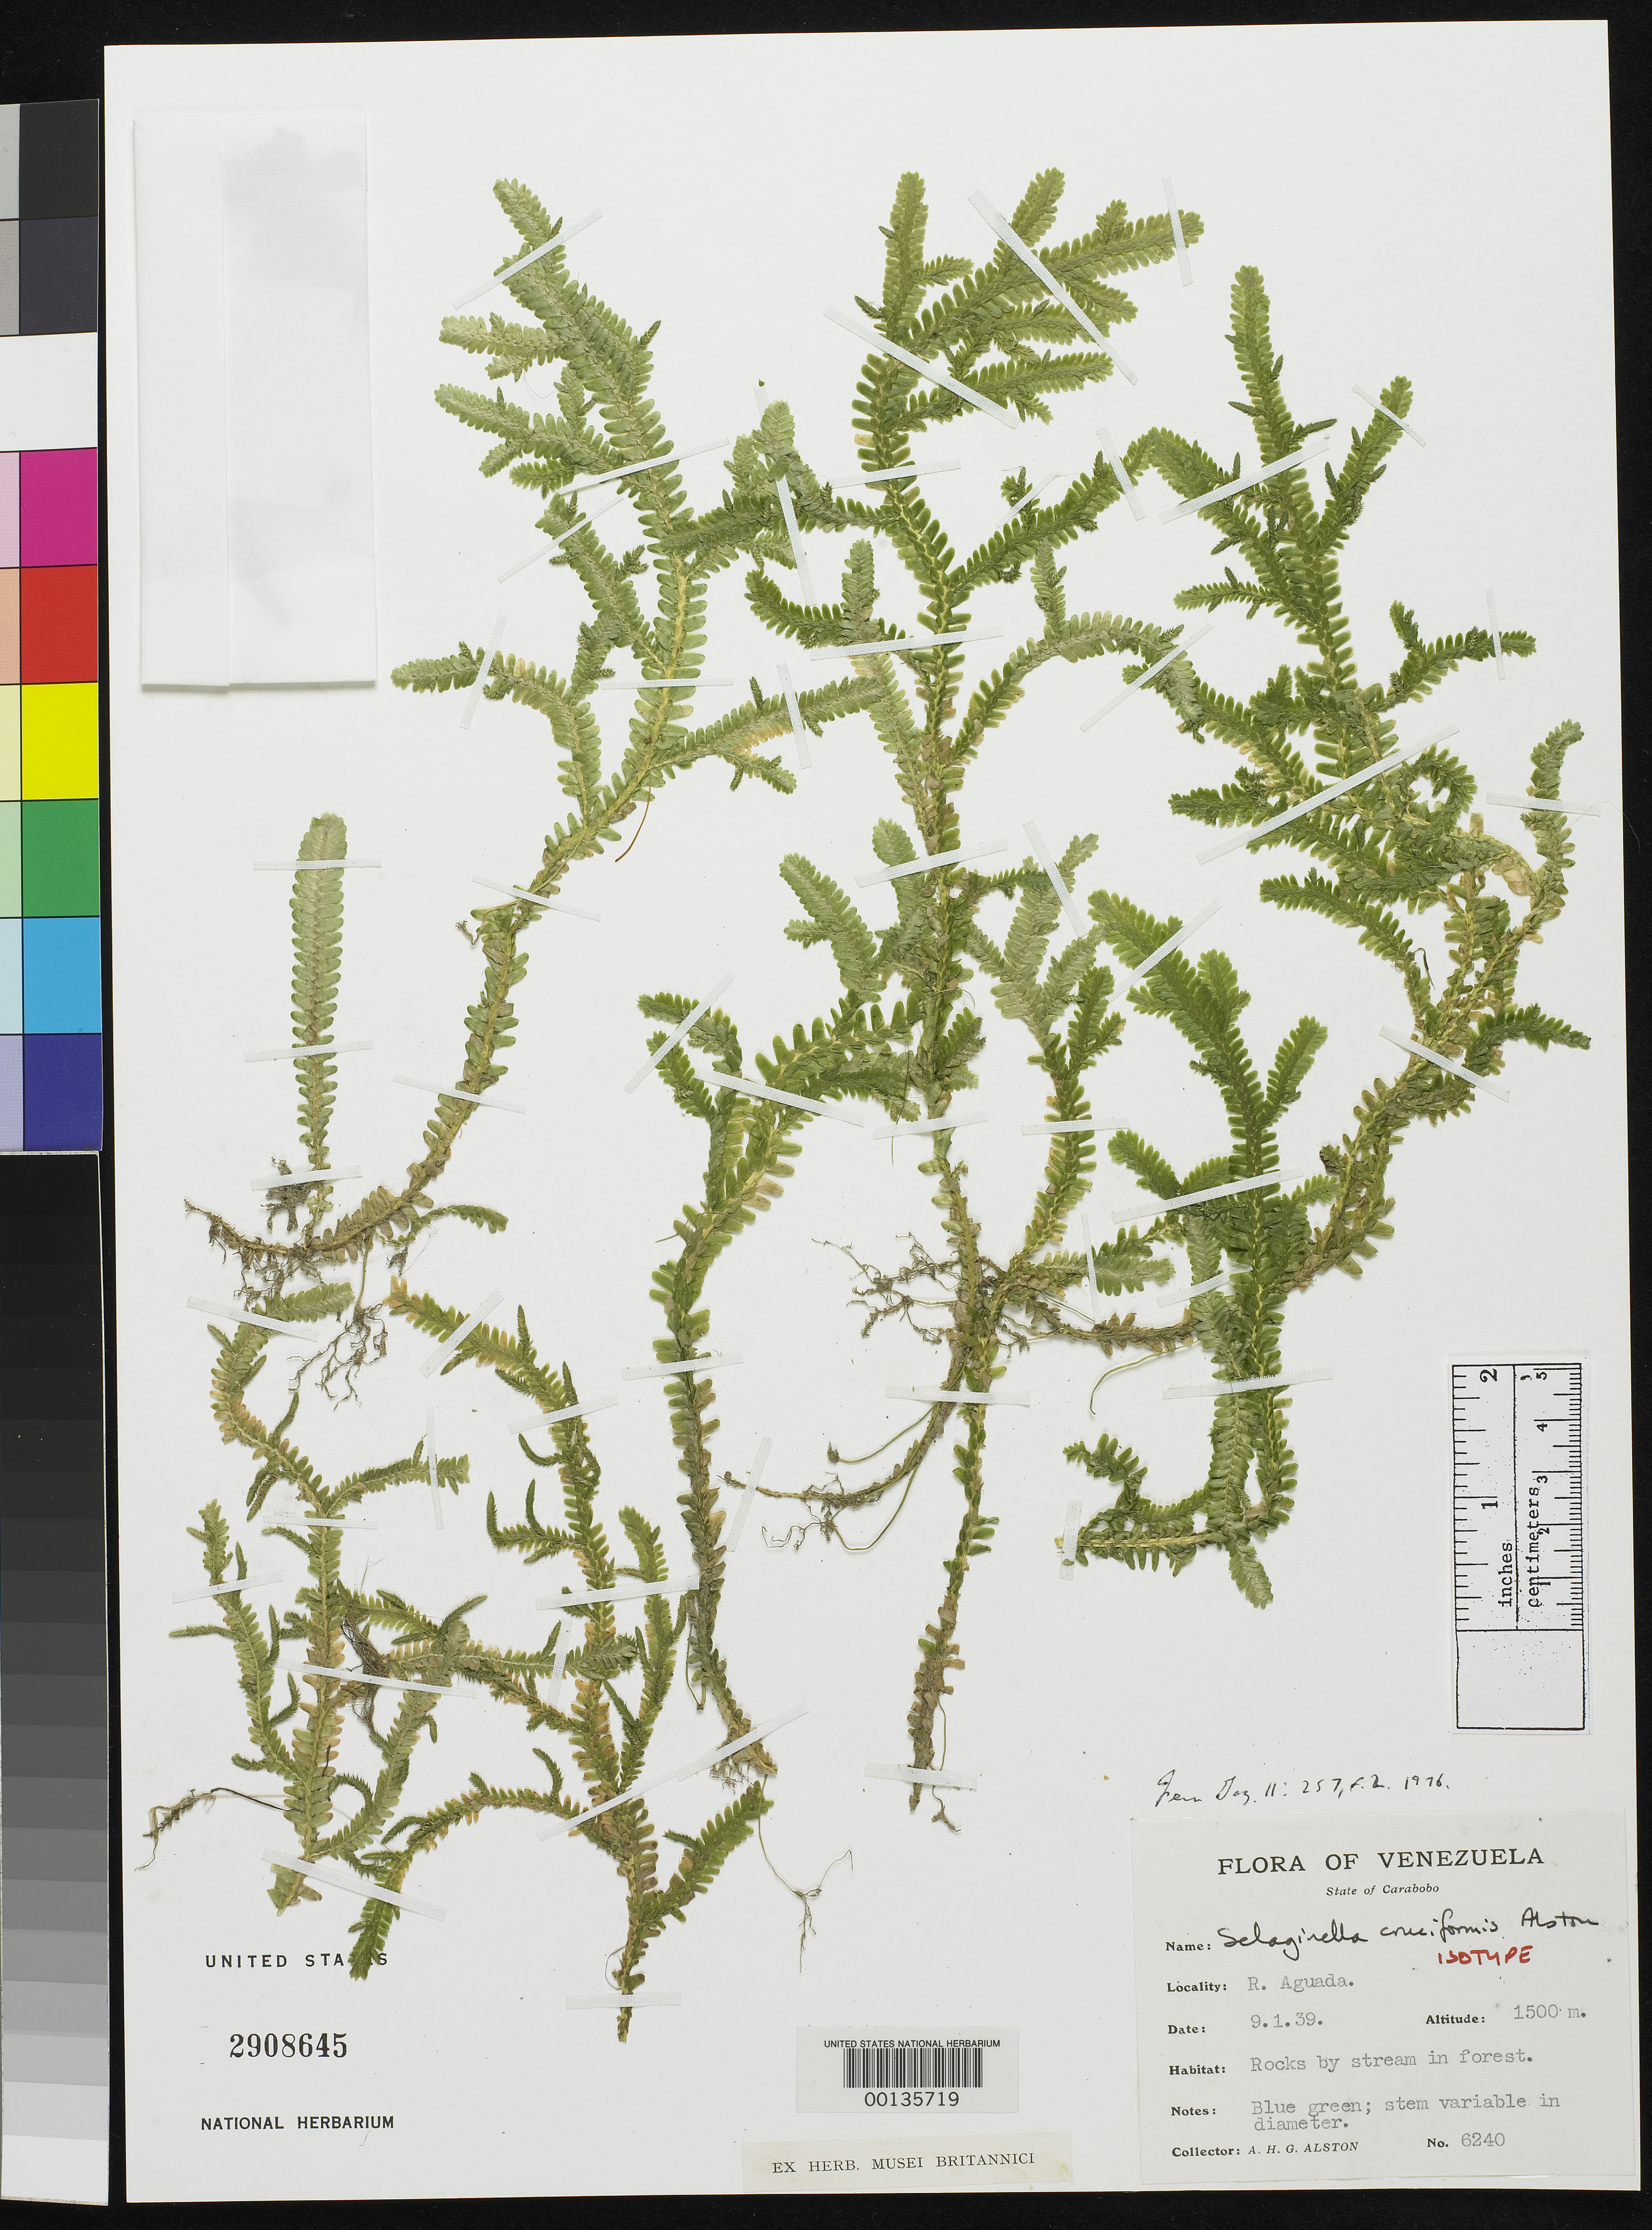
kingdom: Plantae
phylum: Tracheophyta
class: Lycopodiopsida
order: Selaginellales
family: Selaginellaceae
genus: Selaginella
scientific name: Selaginella cruciformis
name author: Alston ex Crabbe & Jermy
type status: Isotype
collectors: A. H. Alston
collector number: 6240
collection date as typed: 09 Jan 1939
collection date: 1939-01-09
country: Venezuela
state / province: Carabobo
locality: Rio Aguada.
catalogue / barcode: US 2908645